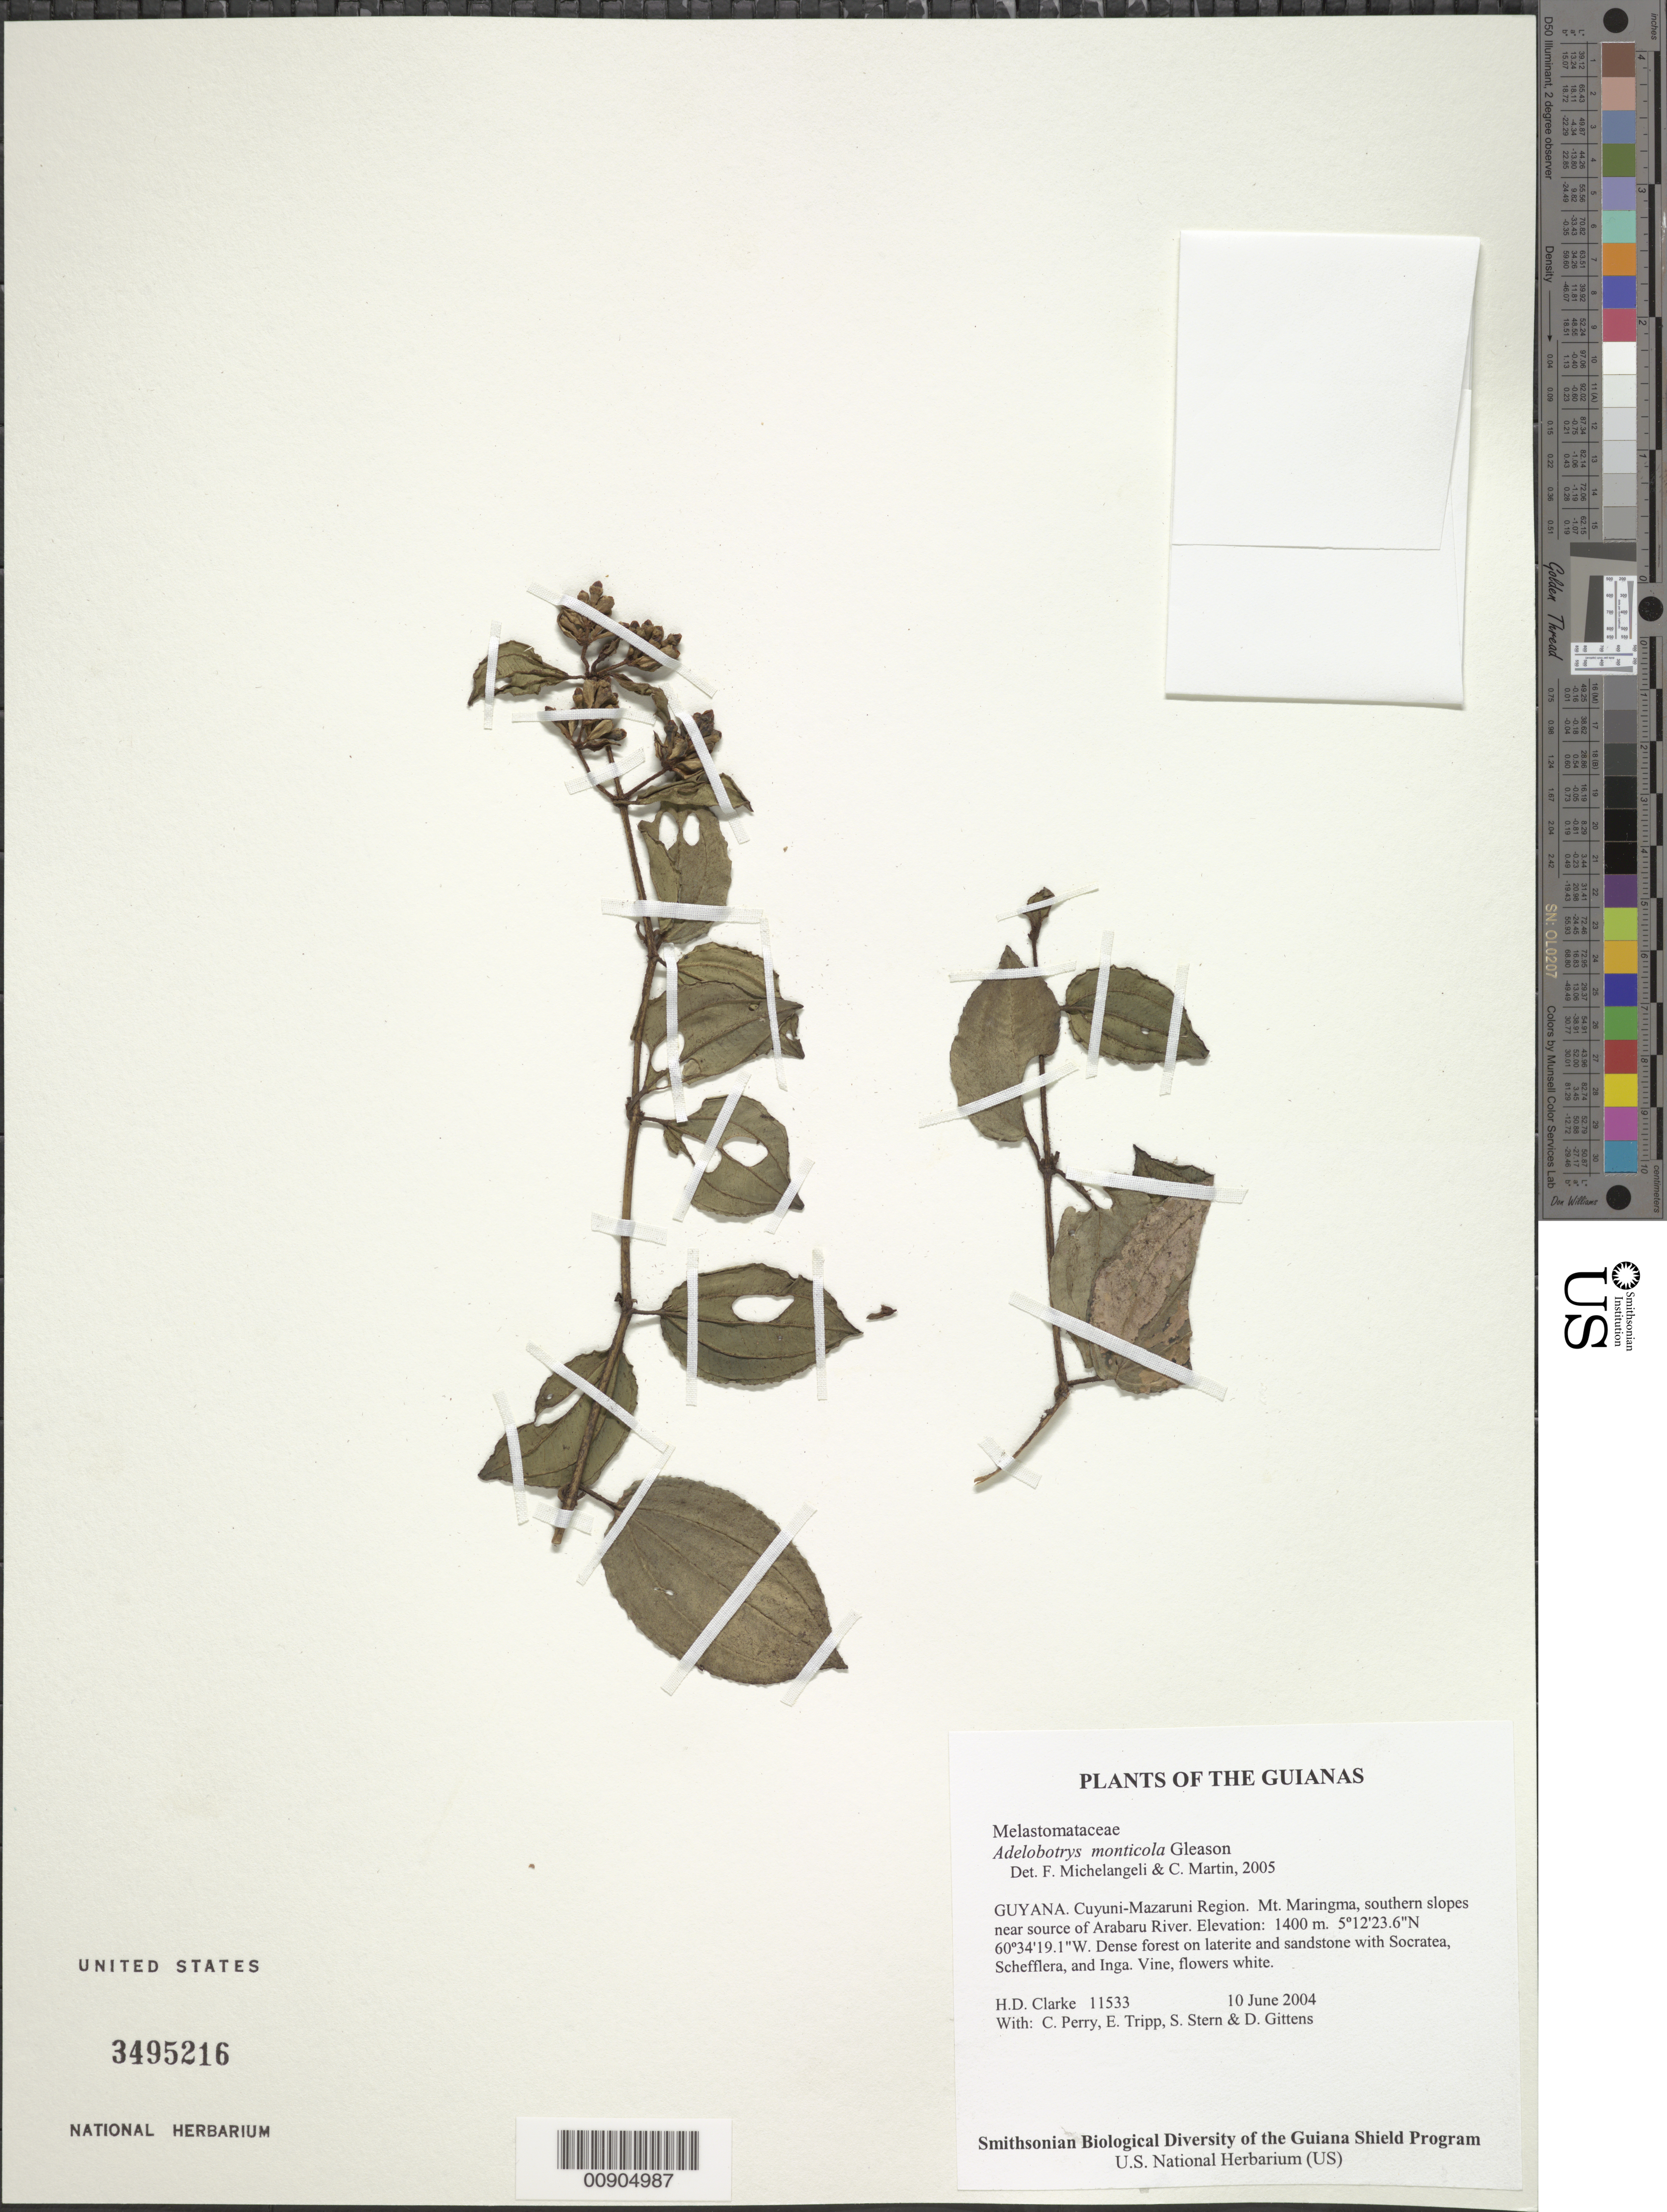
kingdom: Plantae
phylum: Tracheophyta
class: Magnoliopsida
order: Myrtales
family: Melastomataceae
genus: Adelobotrys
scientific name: Adelobotrys monticola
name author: Gleason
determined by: Michelangeli, F. A.; Martin, C.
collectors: H. D. Clarke, C. Perry, E. Tripp, S. R. Stern & D. Gittens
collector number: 11533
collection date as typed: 10 June 2004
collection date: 2004-06-10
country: Guyana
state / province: Cuyuni-Mazaruni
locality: Mt. Maringma, southern slopes near source of Arabaru River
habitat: Dense forest on laterite and sandstone with Socratea, Schefflera, and Inga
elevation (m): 1400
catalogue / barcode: US 3495216